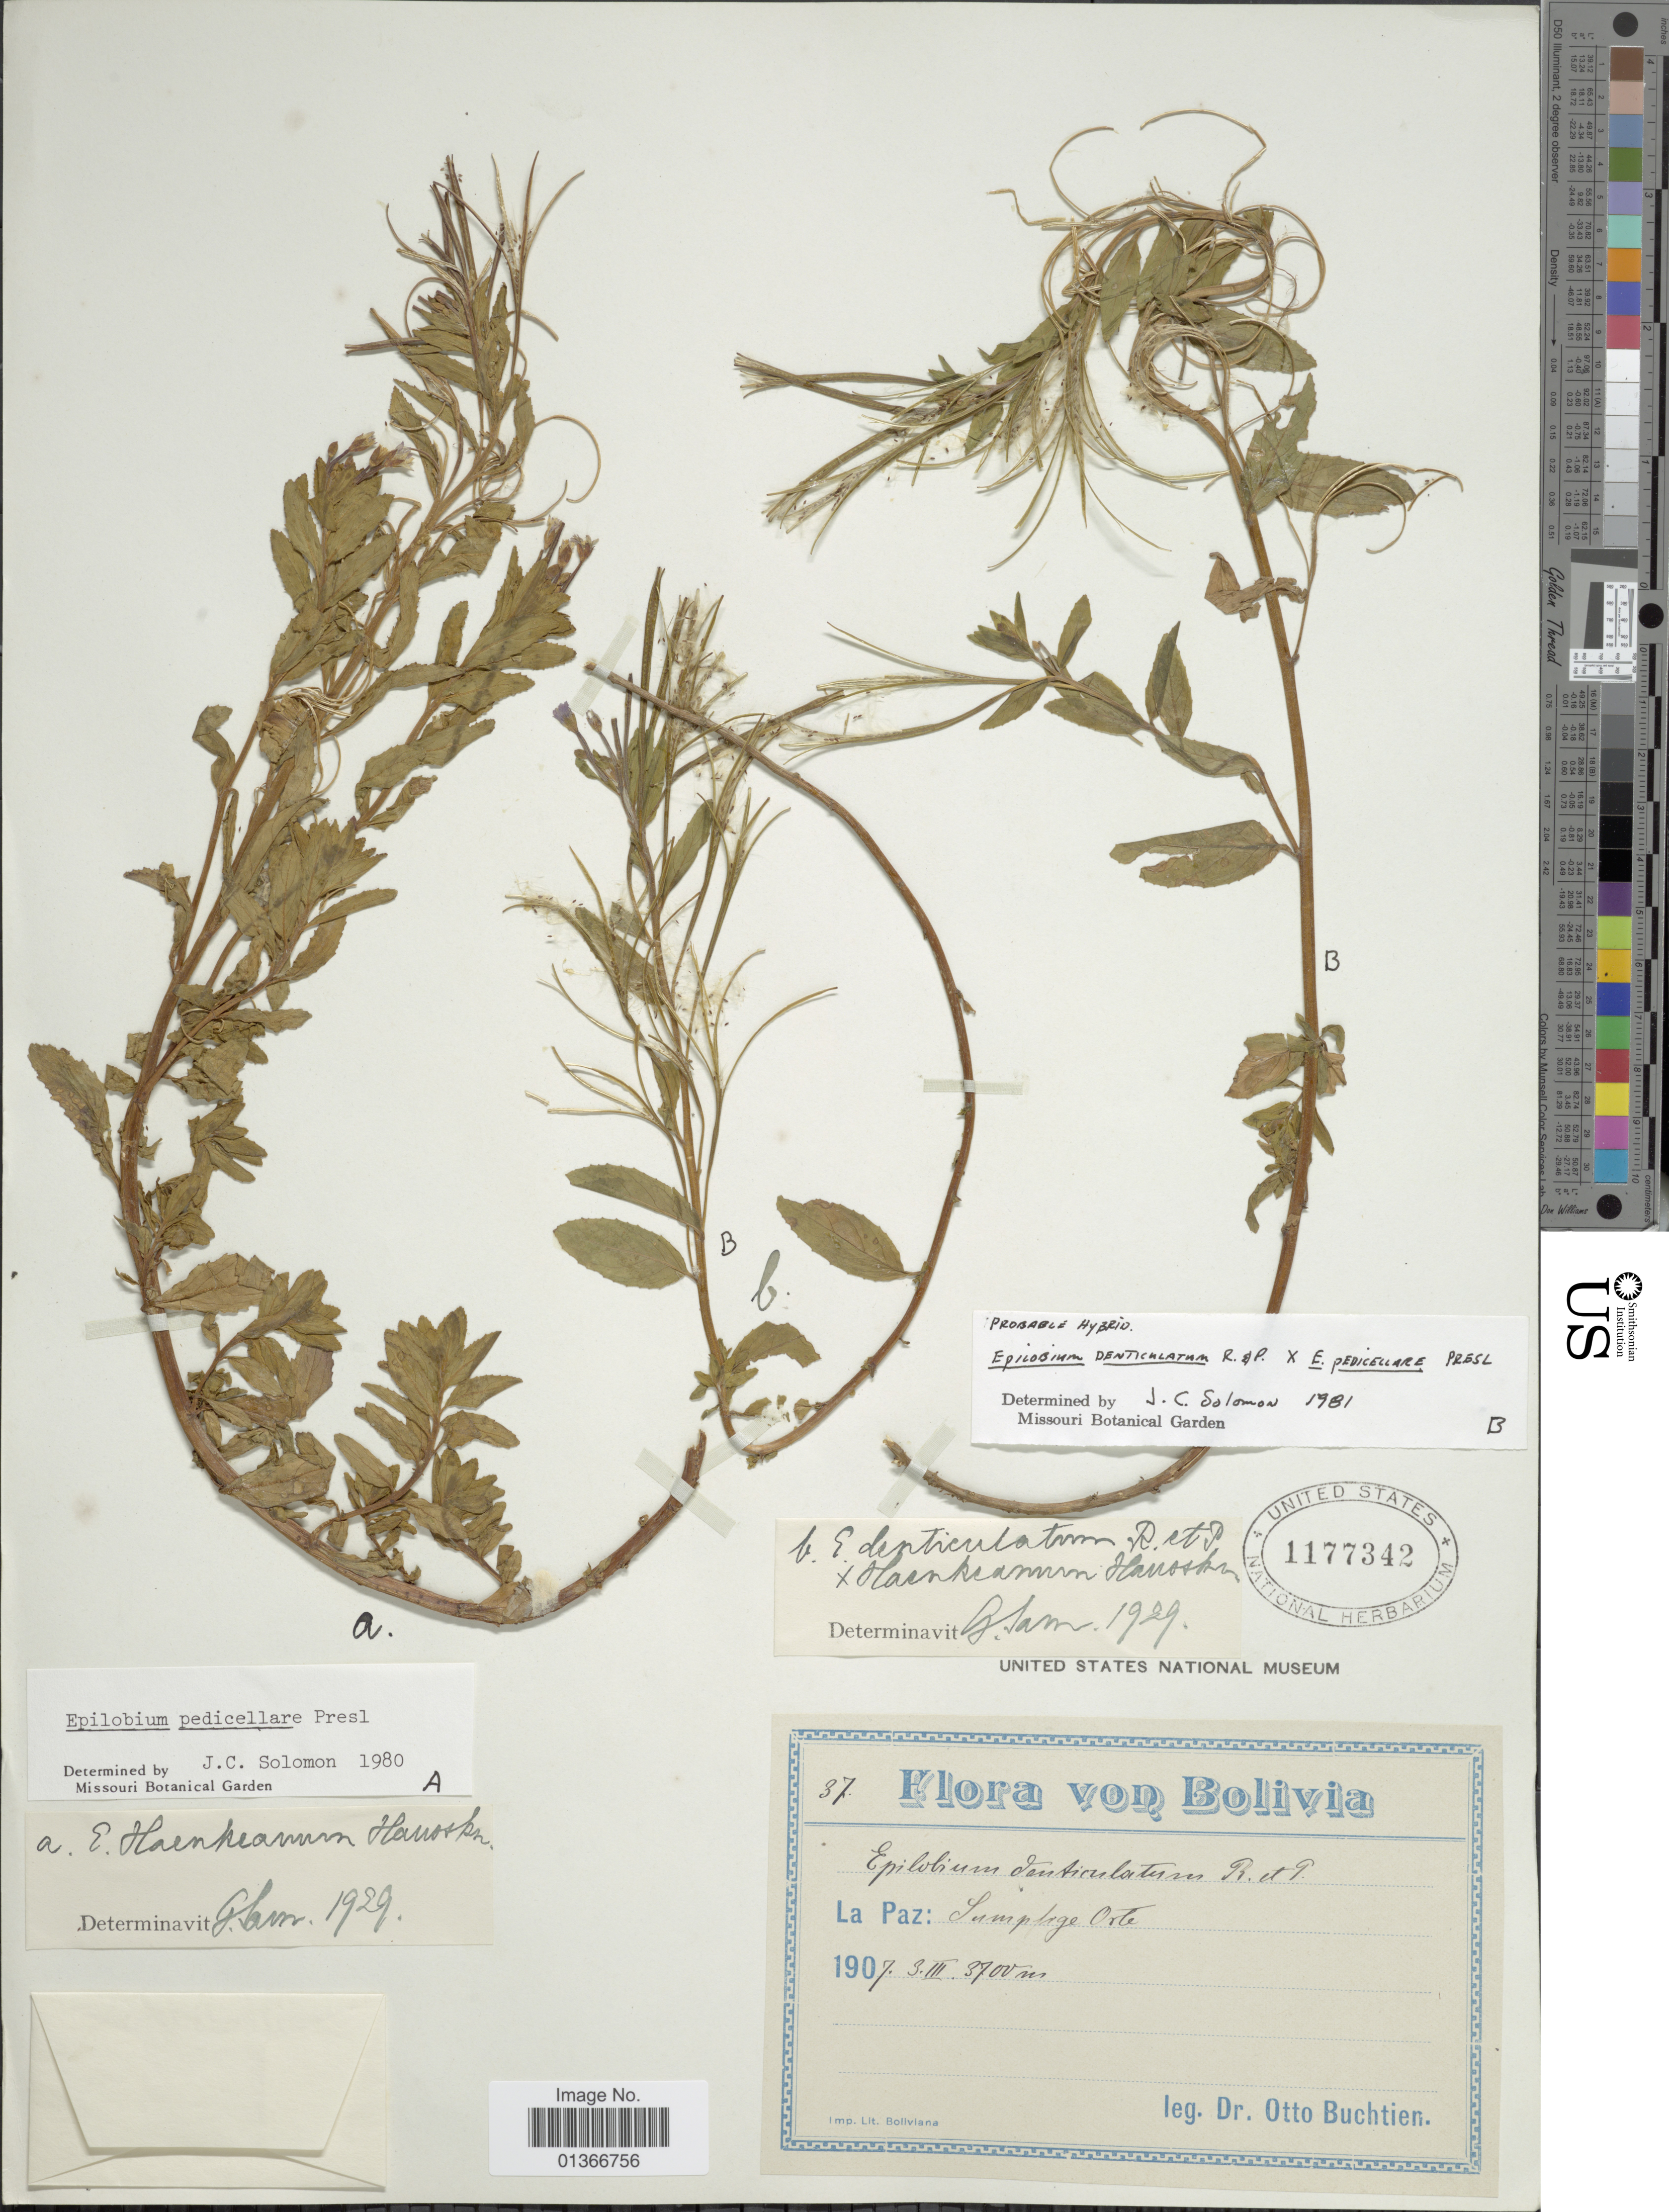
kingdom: Plantae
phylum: Tracheophyta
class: Magnoliopsida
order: Myrtales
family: Onagraceae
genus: Epilobium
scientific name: Epilobium pedicellare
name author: C. Presl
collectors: O. Buchtien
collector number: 37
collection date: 1907-03-03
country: Bolivia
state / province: La Paz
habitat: Sumpfige Orte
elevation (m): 3700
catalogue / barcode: US 1177342